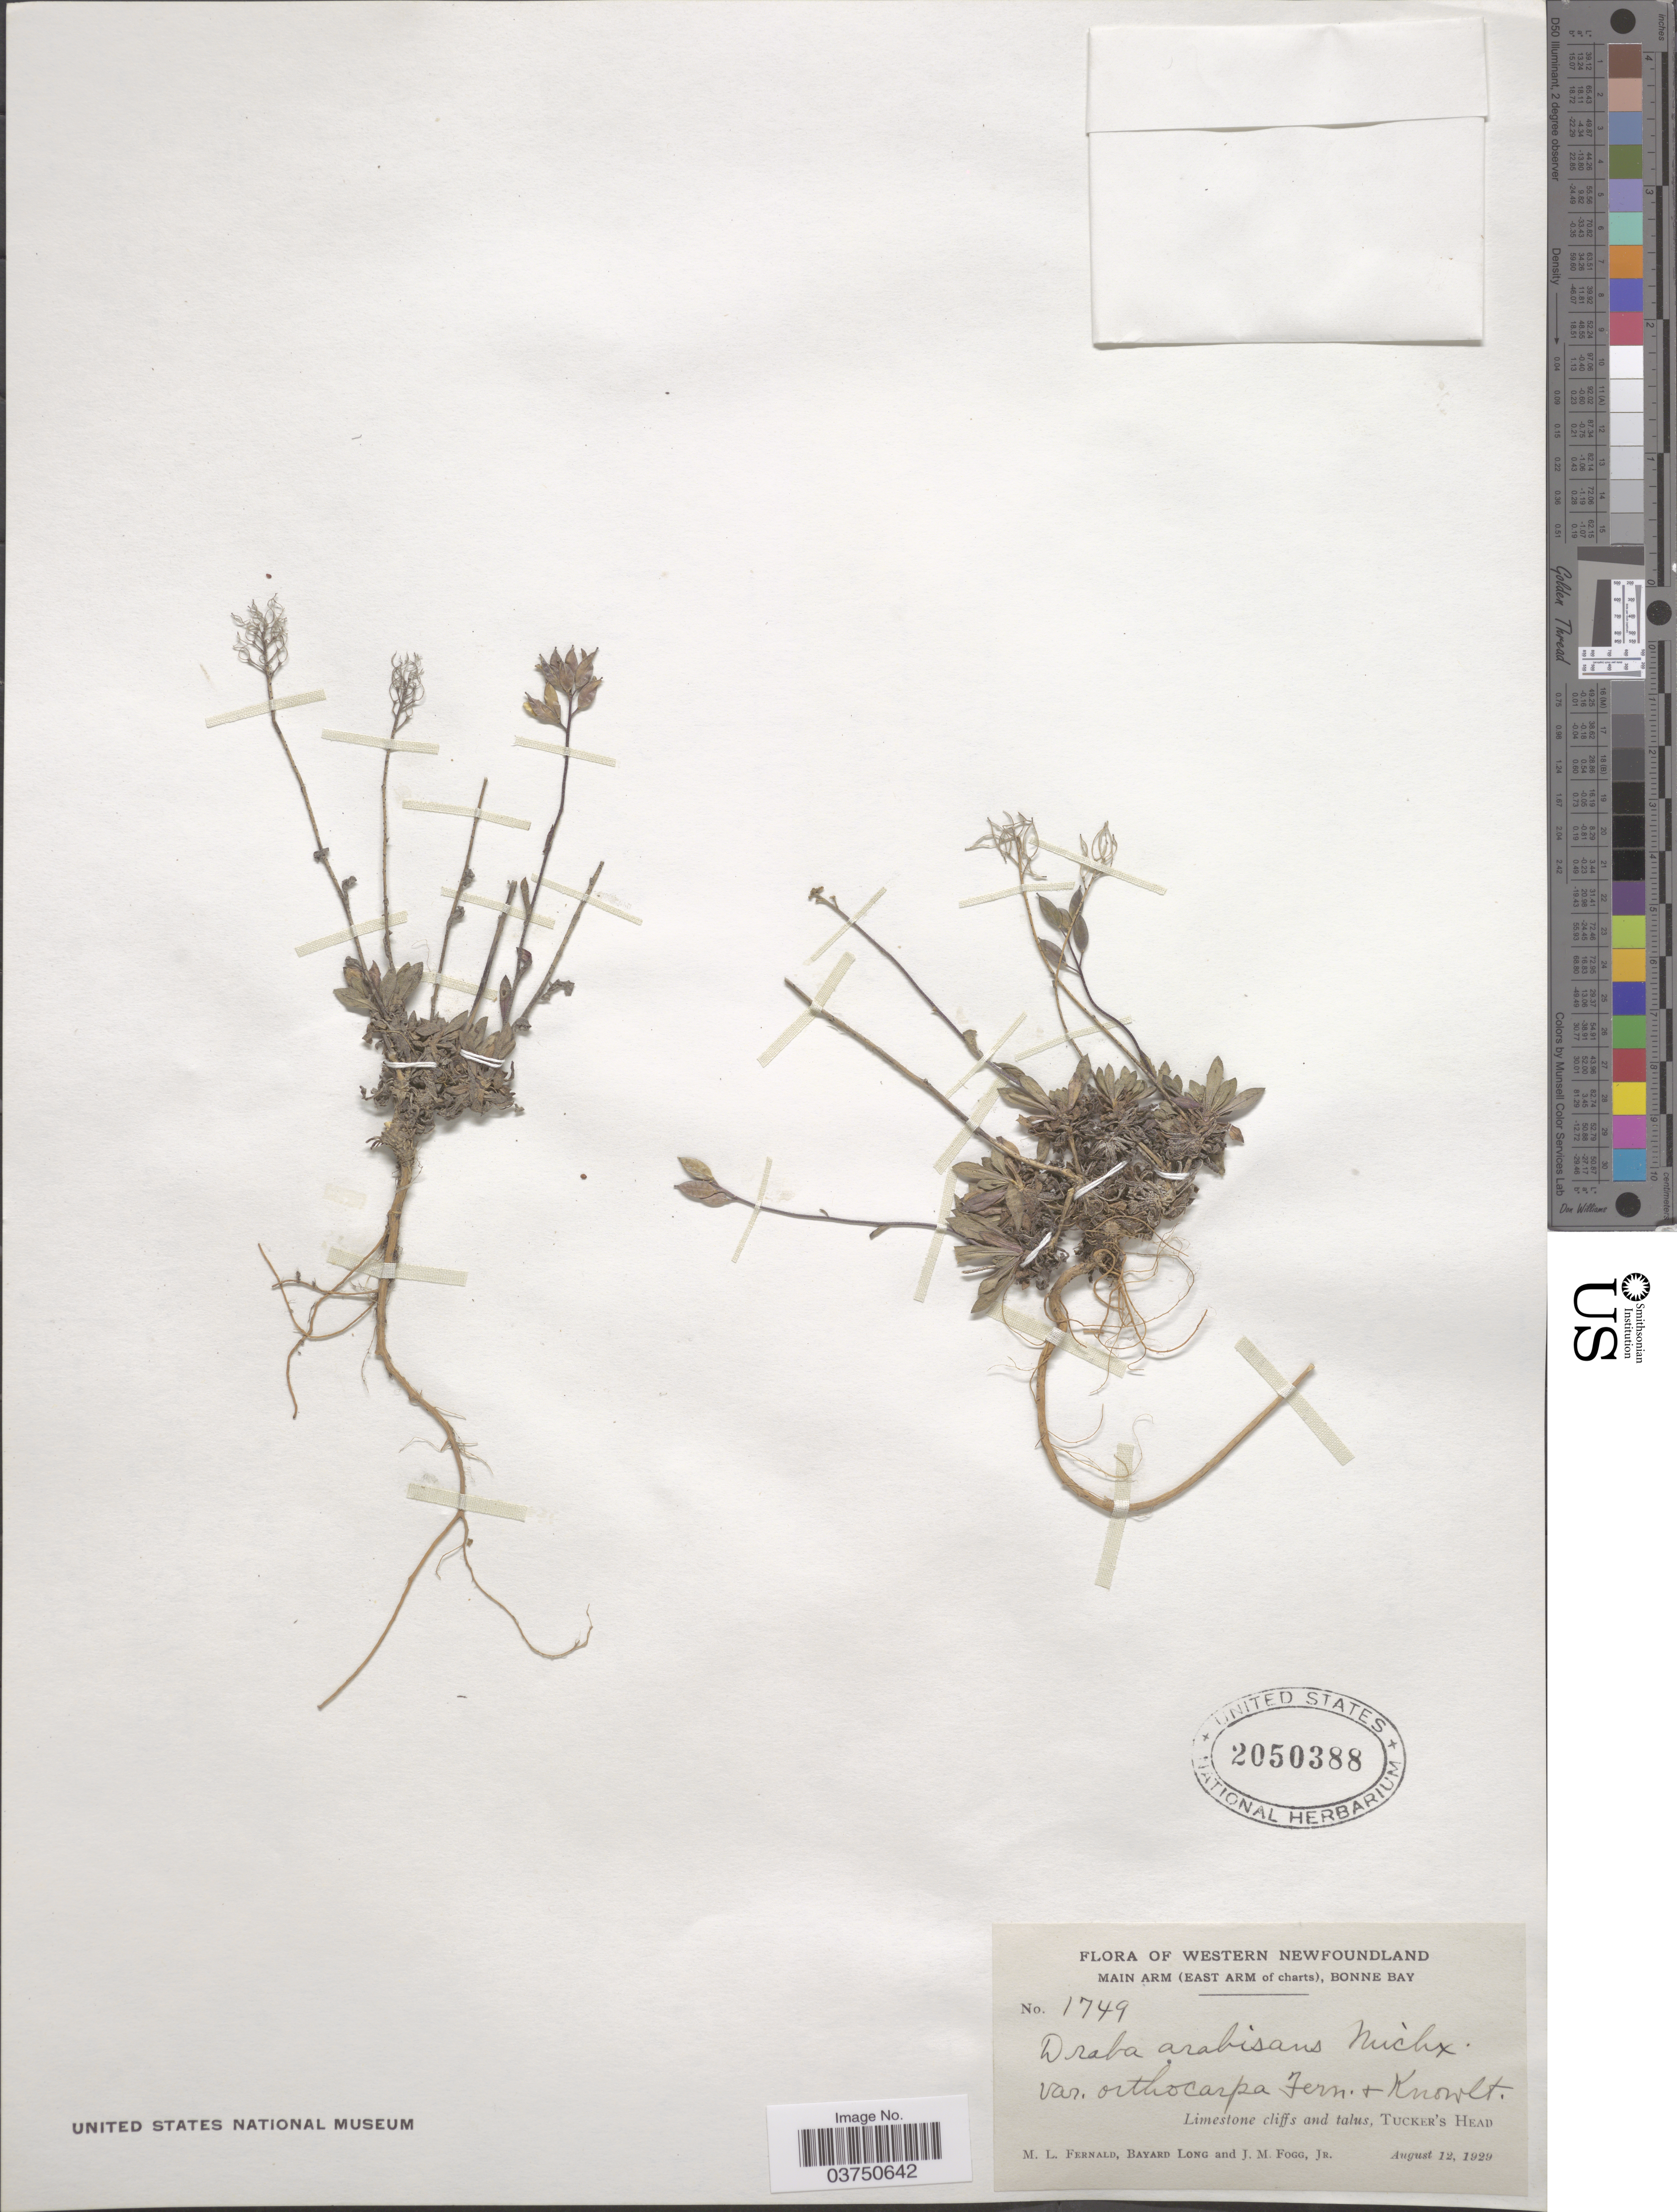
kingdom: Plantae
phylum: Tracheophyta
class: Magnoliopsida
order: Brassicales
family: Brassicaceae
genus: Draba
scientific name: Draba arabisans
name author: Michx.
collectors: M. L. Fernald, B. Long & J. Fogg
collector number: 1749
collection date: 1929-08-12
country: Canada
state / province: Newfoundland and Labrador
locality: Western Newfoundland. Main Arm (East Arm of charts), Bonne Bay. Limestone cliffs and talus, Tucker's Head.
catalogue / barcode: US 2050388